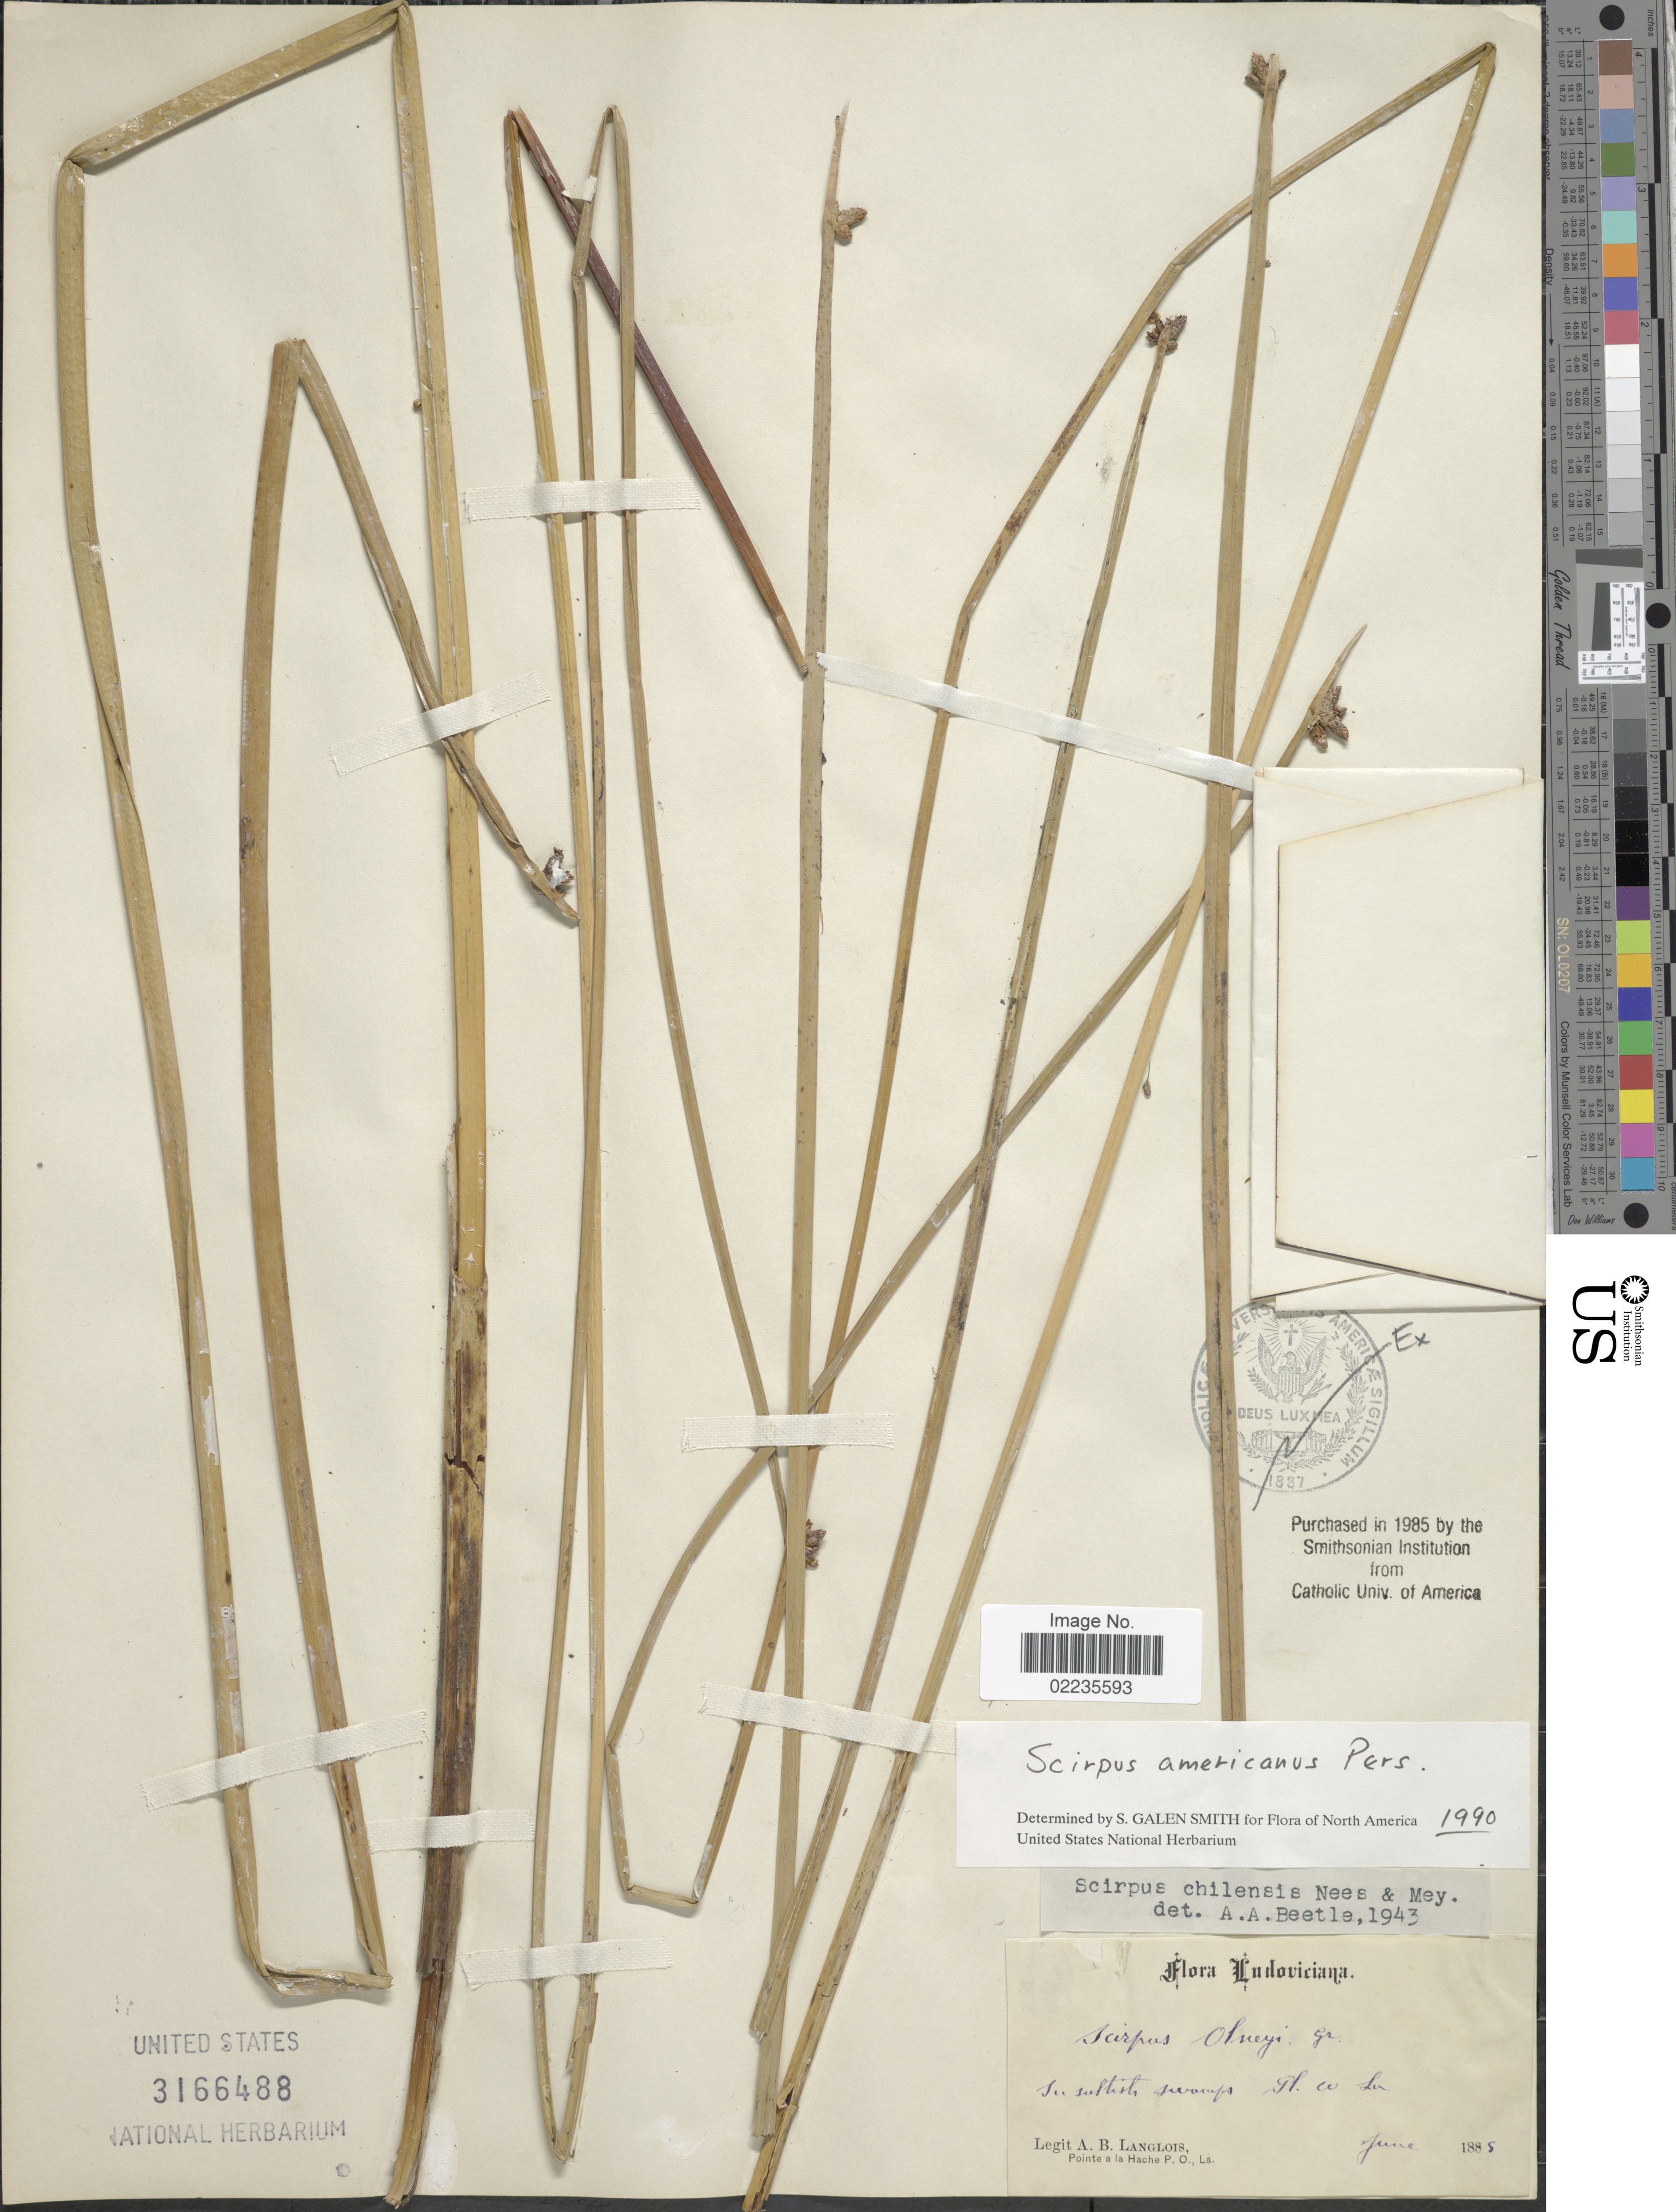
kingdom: Plantae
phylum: Tracheophyta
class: Liliopsida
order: Poales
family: Cyperaceae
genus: Schoenoplectus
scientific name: Schoenoplectus americanus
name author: (Pers.) Volkart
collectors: A. Langlois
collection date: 1885-06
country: United States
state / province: Louisiana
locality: In saltish swamp, Pl. co.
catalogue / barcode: US 3166488